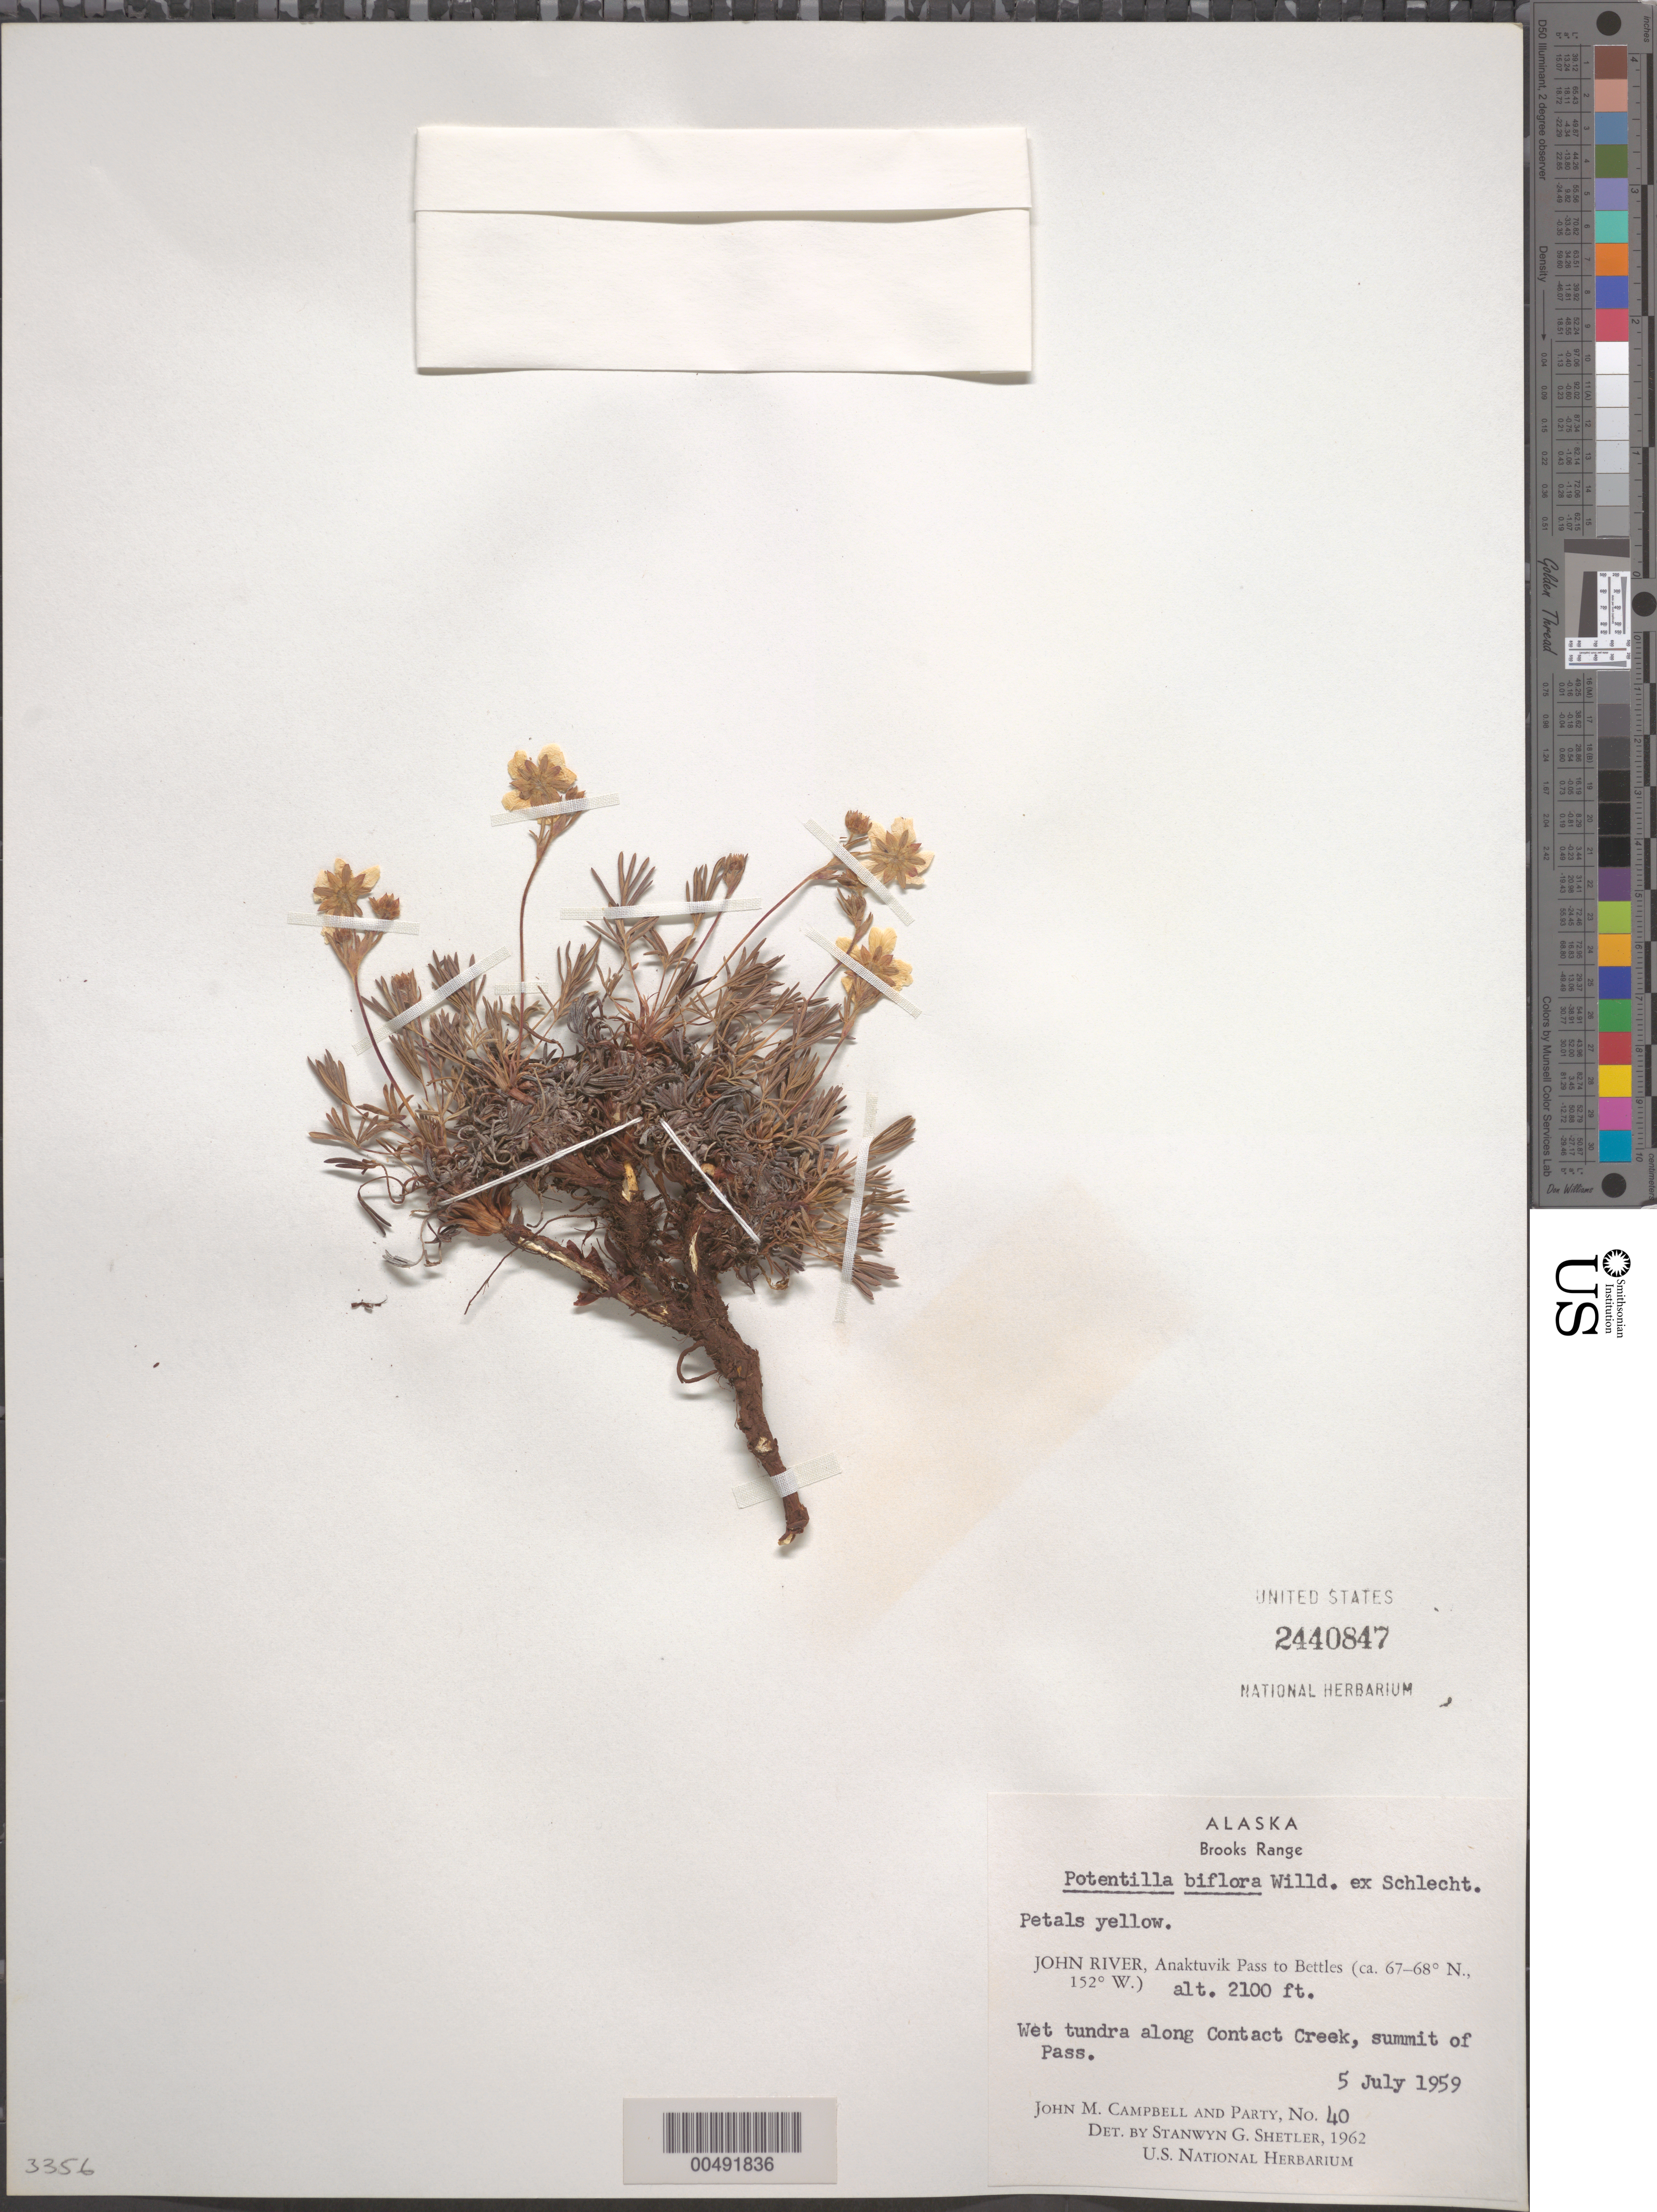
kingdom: Plantae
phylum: Tracheophyta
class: Magnoliopsida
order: Rosales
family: Rosaceae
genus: Potentilla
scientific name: Potentilla biflora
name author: Willd. ex Schltdl.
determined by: Shetler, Stanwyn G., (US), NMNH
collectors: J. M. Campbell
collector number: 40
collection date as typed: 05 Jul 1959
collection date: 1959-07-05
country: United States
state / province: Alaska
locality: Brooks Range, John River, summit of Anaktuvuk Pass, along Contact Creek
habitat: wet tundra along creek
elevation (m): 640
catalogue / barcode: US 2440847